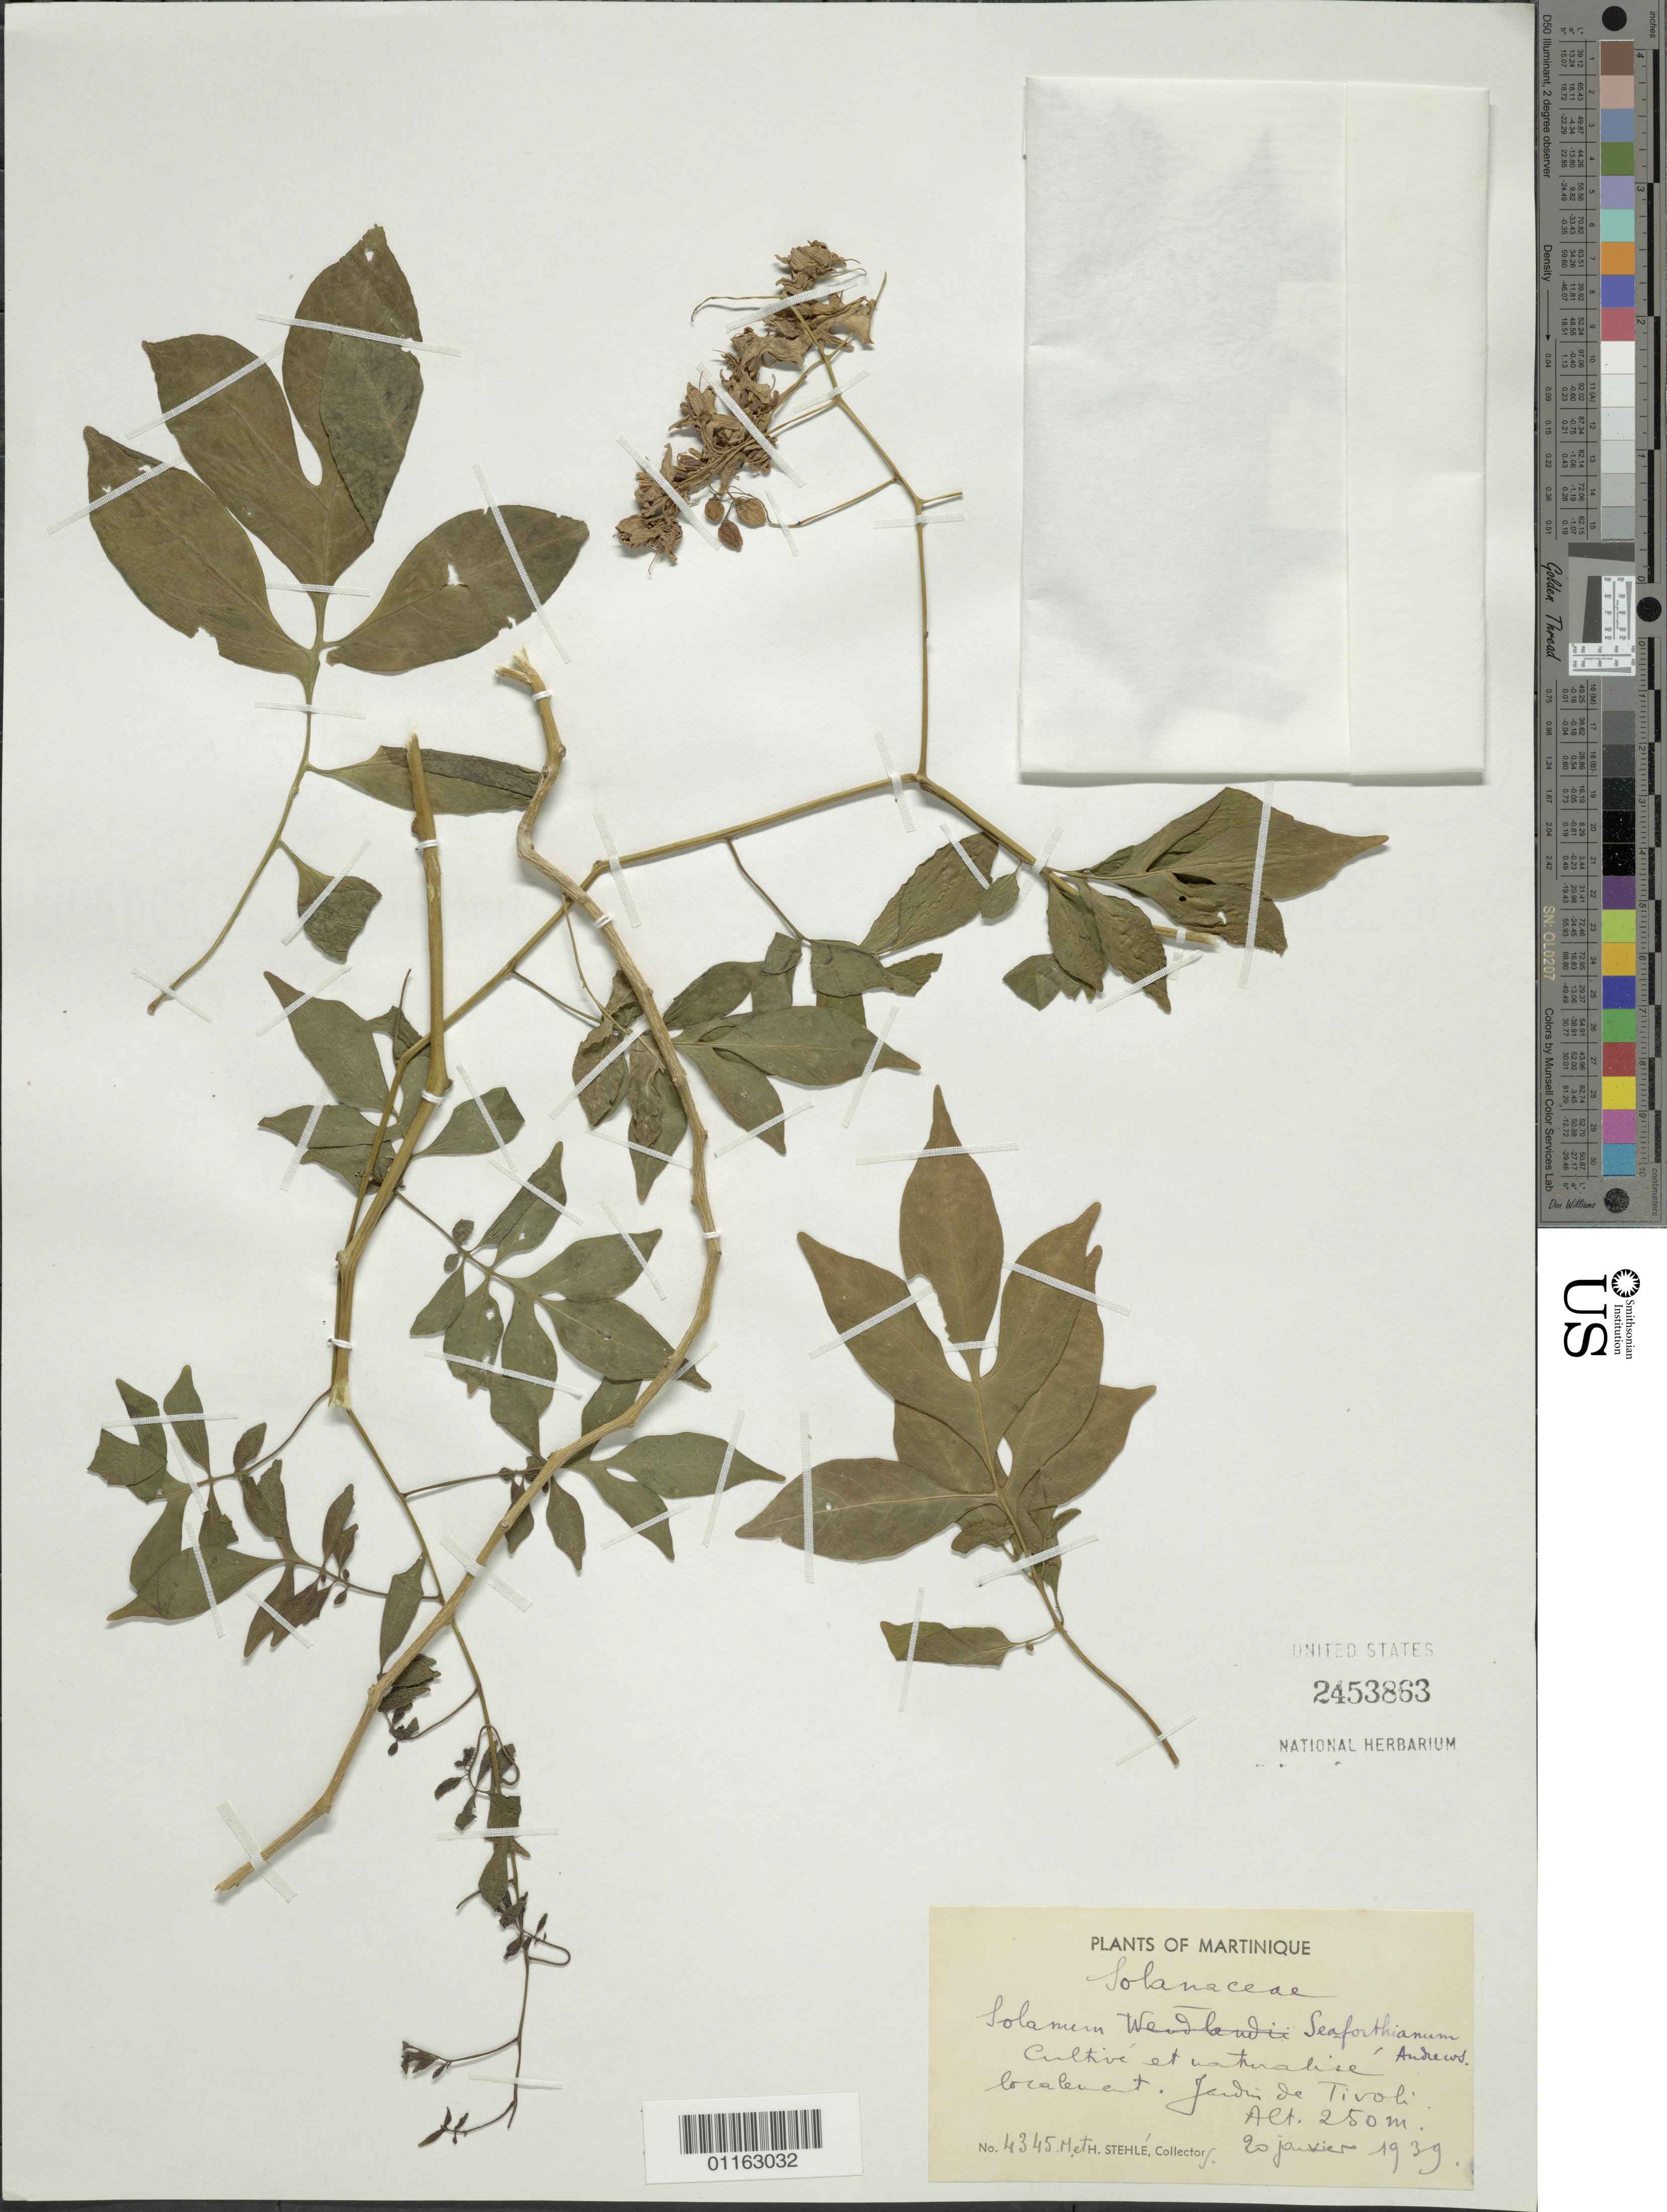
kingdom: Plantae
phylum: Tracheophyta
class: Magnoliopsida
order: Solanales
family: Solanaceae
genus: Solanum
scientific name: Solanum seaforthianum var. seaforthianum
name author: Andrews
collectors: M. Stehlé & H. Stehlé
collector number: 4345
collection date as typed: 20 Jan 1939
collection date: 1939-01-20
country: Martinique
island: Martinique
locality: Jardin de Trivoli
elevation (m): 250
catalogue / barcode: US 2453863